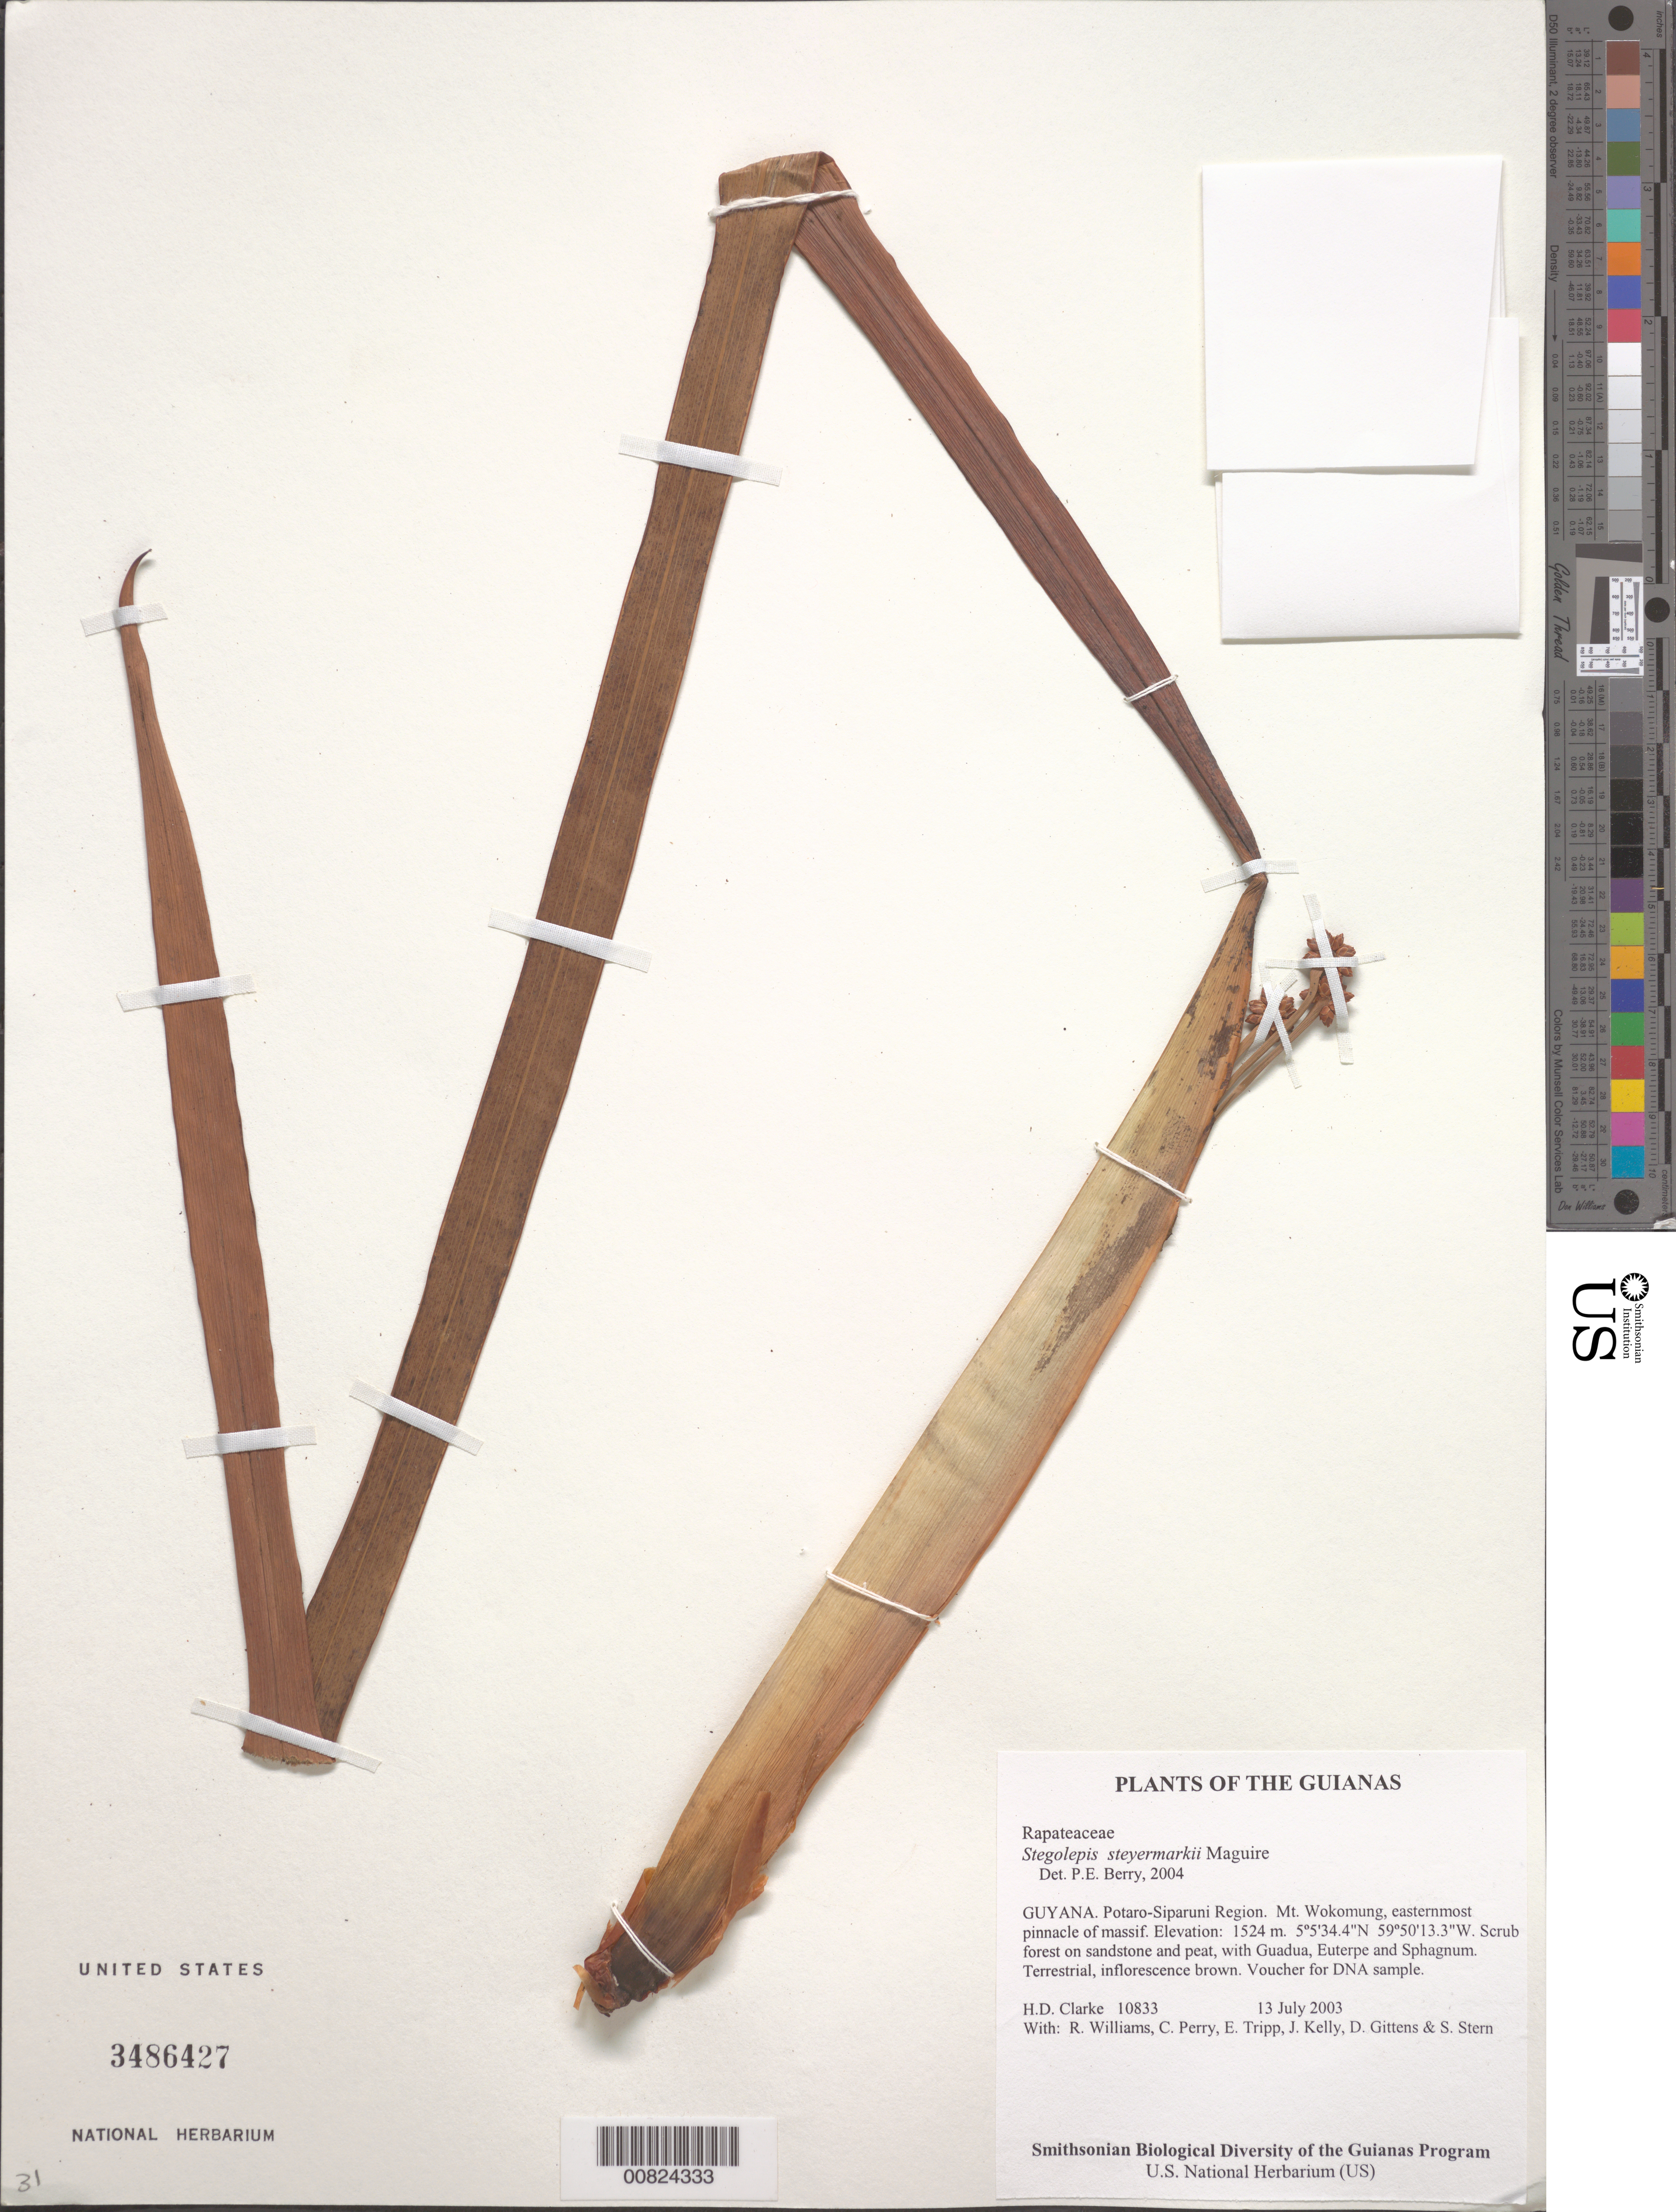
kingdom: Plantae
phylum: Tracheophyta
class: Liliopsida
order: Poales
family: Rapateaceae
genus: Stegolepis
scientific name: Stegolepis steyermarkii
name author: Maguire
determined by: Berry, P. E., (WIS), University of Wisconsin - Madison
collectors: H. D. Clarke, R. Williams, C. Perry, E. Tripp, J. Kelly, D. Gittens & S. R. Stern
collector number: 10833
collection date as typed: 13 July 2003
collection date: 2003-07-13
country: Guyana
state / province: Potaro-Siparuni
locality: Mt. Wokomung, easternmost pinnacle of massif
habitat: Scrub forest on sandstone and peat, with Guadua, Euterpe and Sphagnum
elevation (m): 1524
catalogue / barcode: US 3486427